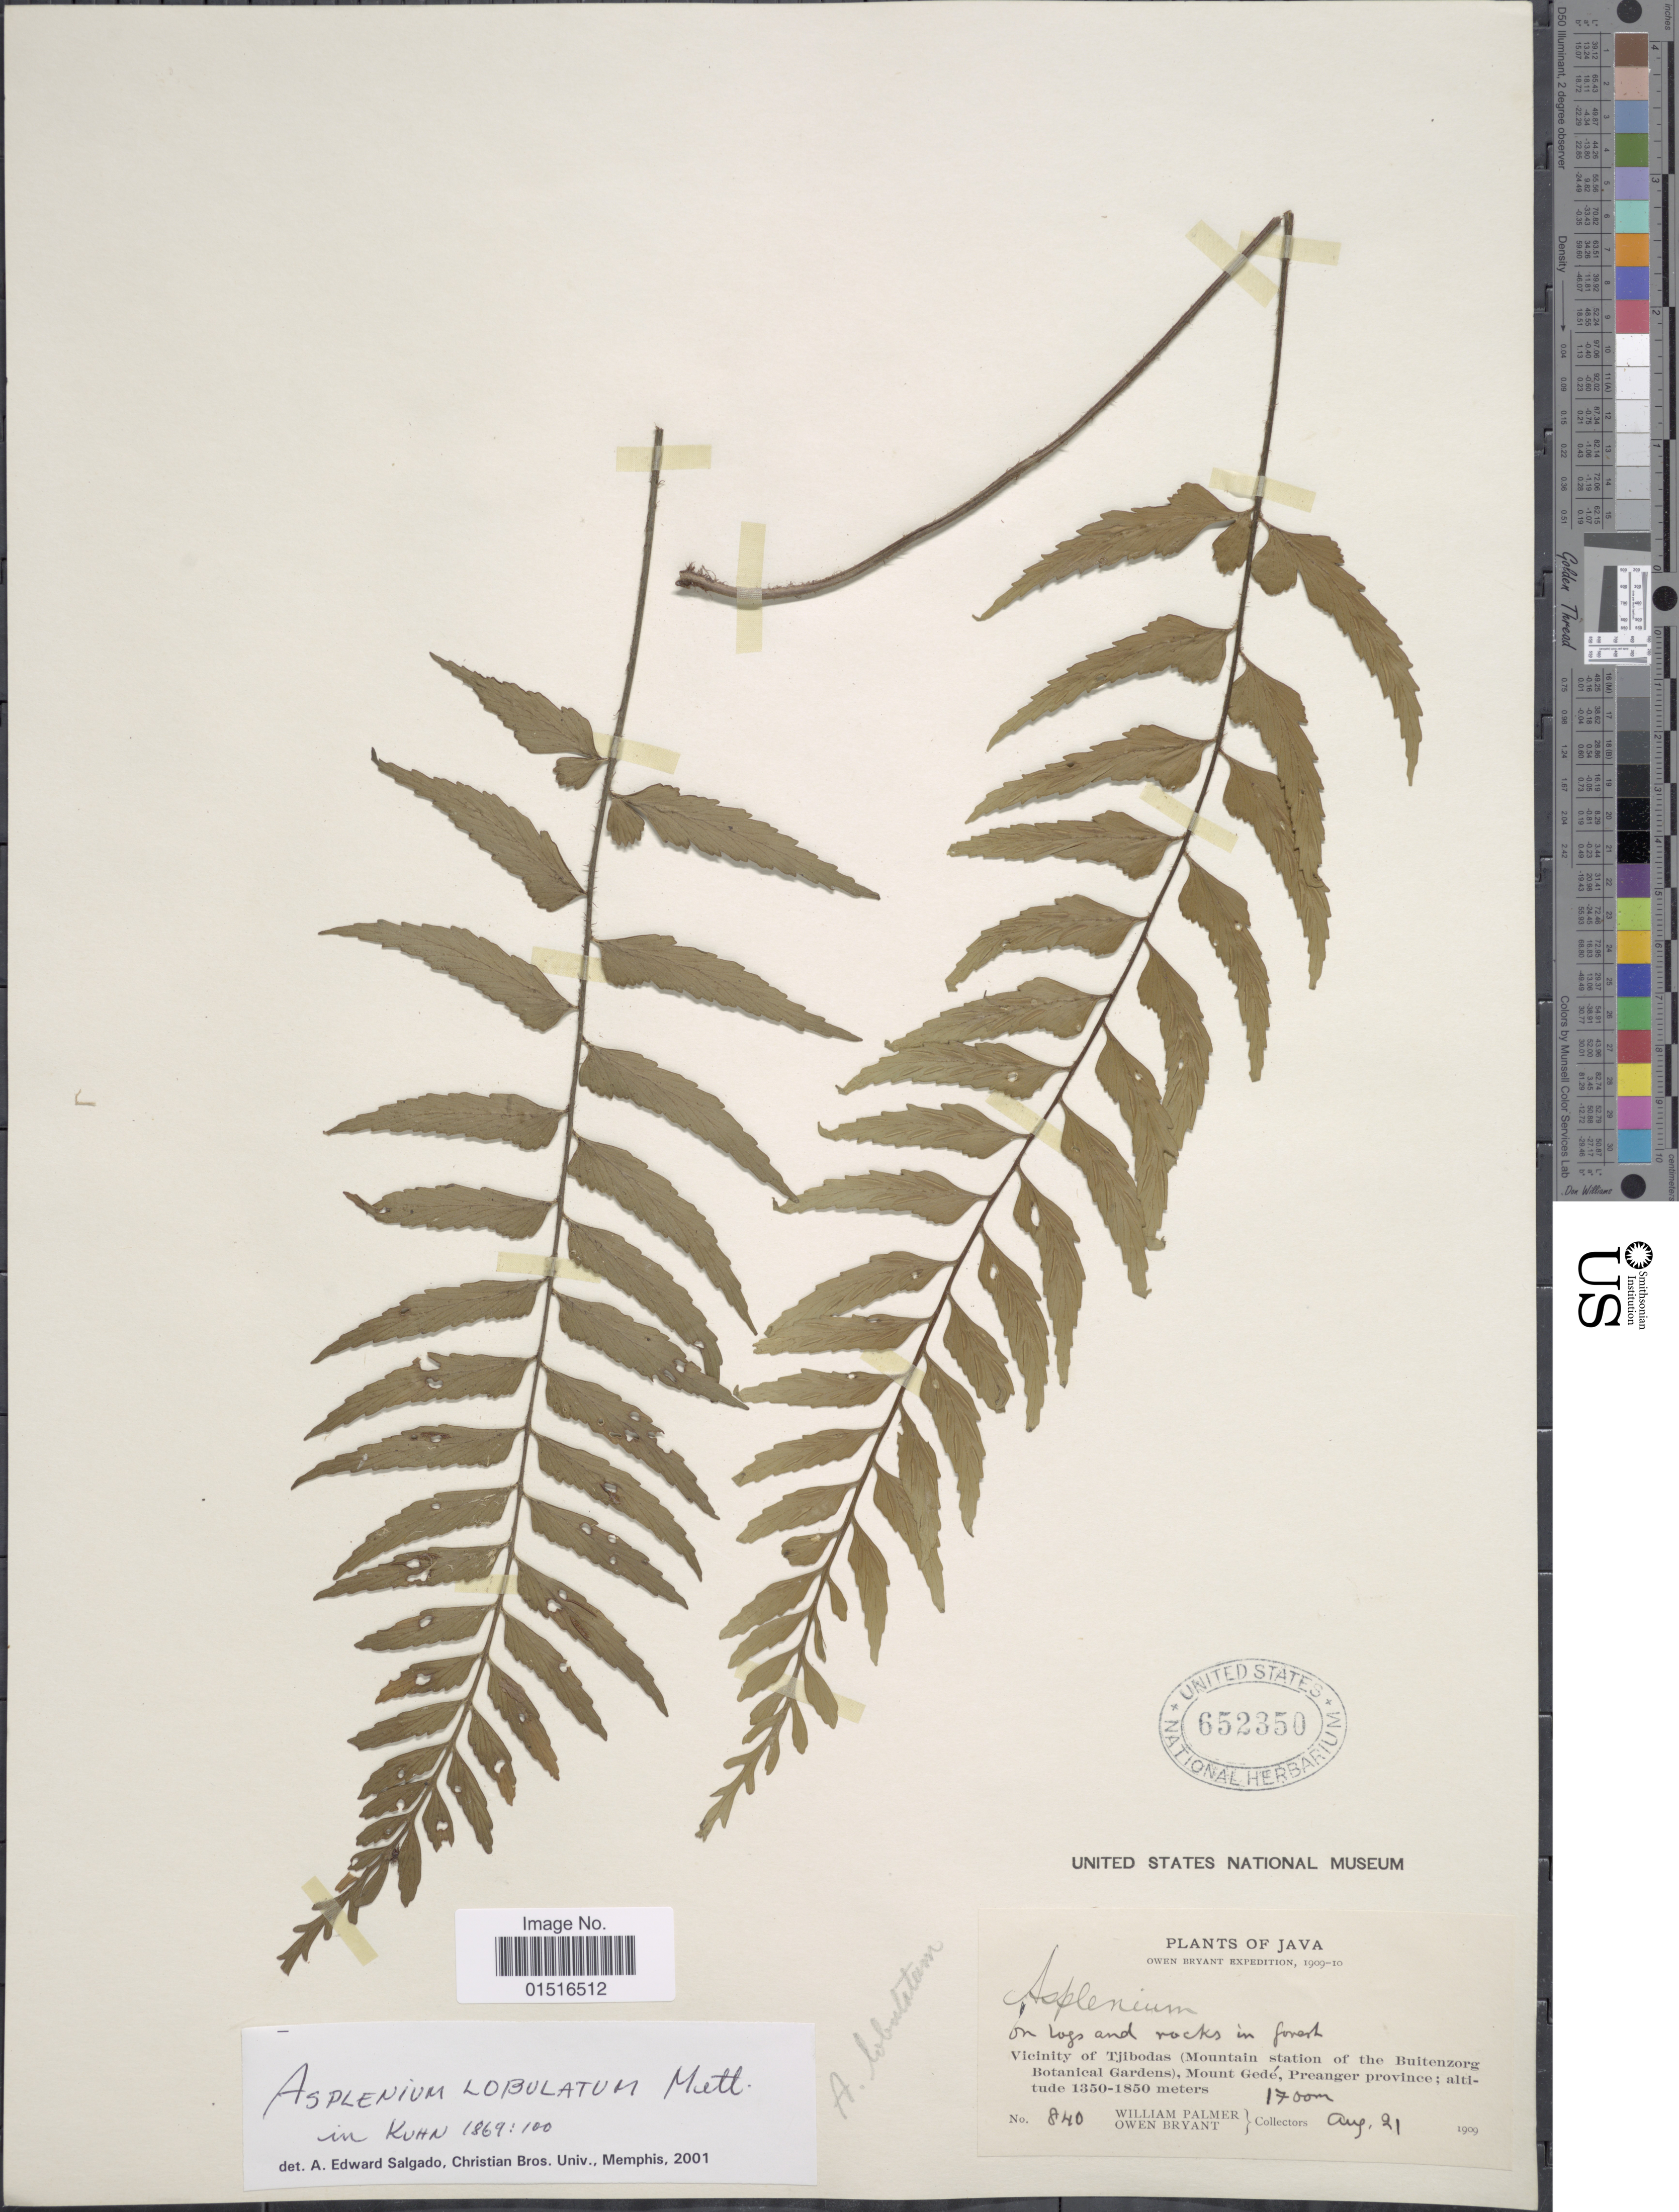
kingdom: Plantae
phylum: Tracheophyta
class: Polypodiopsida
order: Polypodiales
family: Aspleniaceae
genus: Asplenium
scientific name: Asplenium lobulatum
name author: Mett.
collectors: W. Palmer & O. Bryant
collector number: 840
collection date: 1909-08-21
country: Indonesia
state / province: Java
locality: Vicinity of Tjibodas (Mountain station of the Buitenzorg Botanical Gardens), Mount Gede, Preanger province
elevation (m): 1700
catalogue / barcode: US 652350